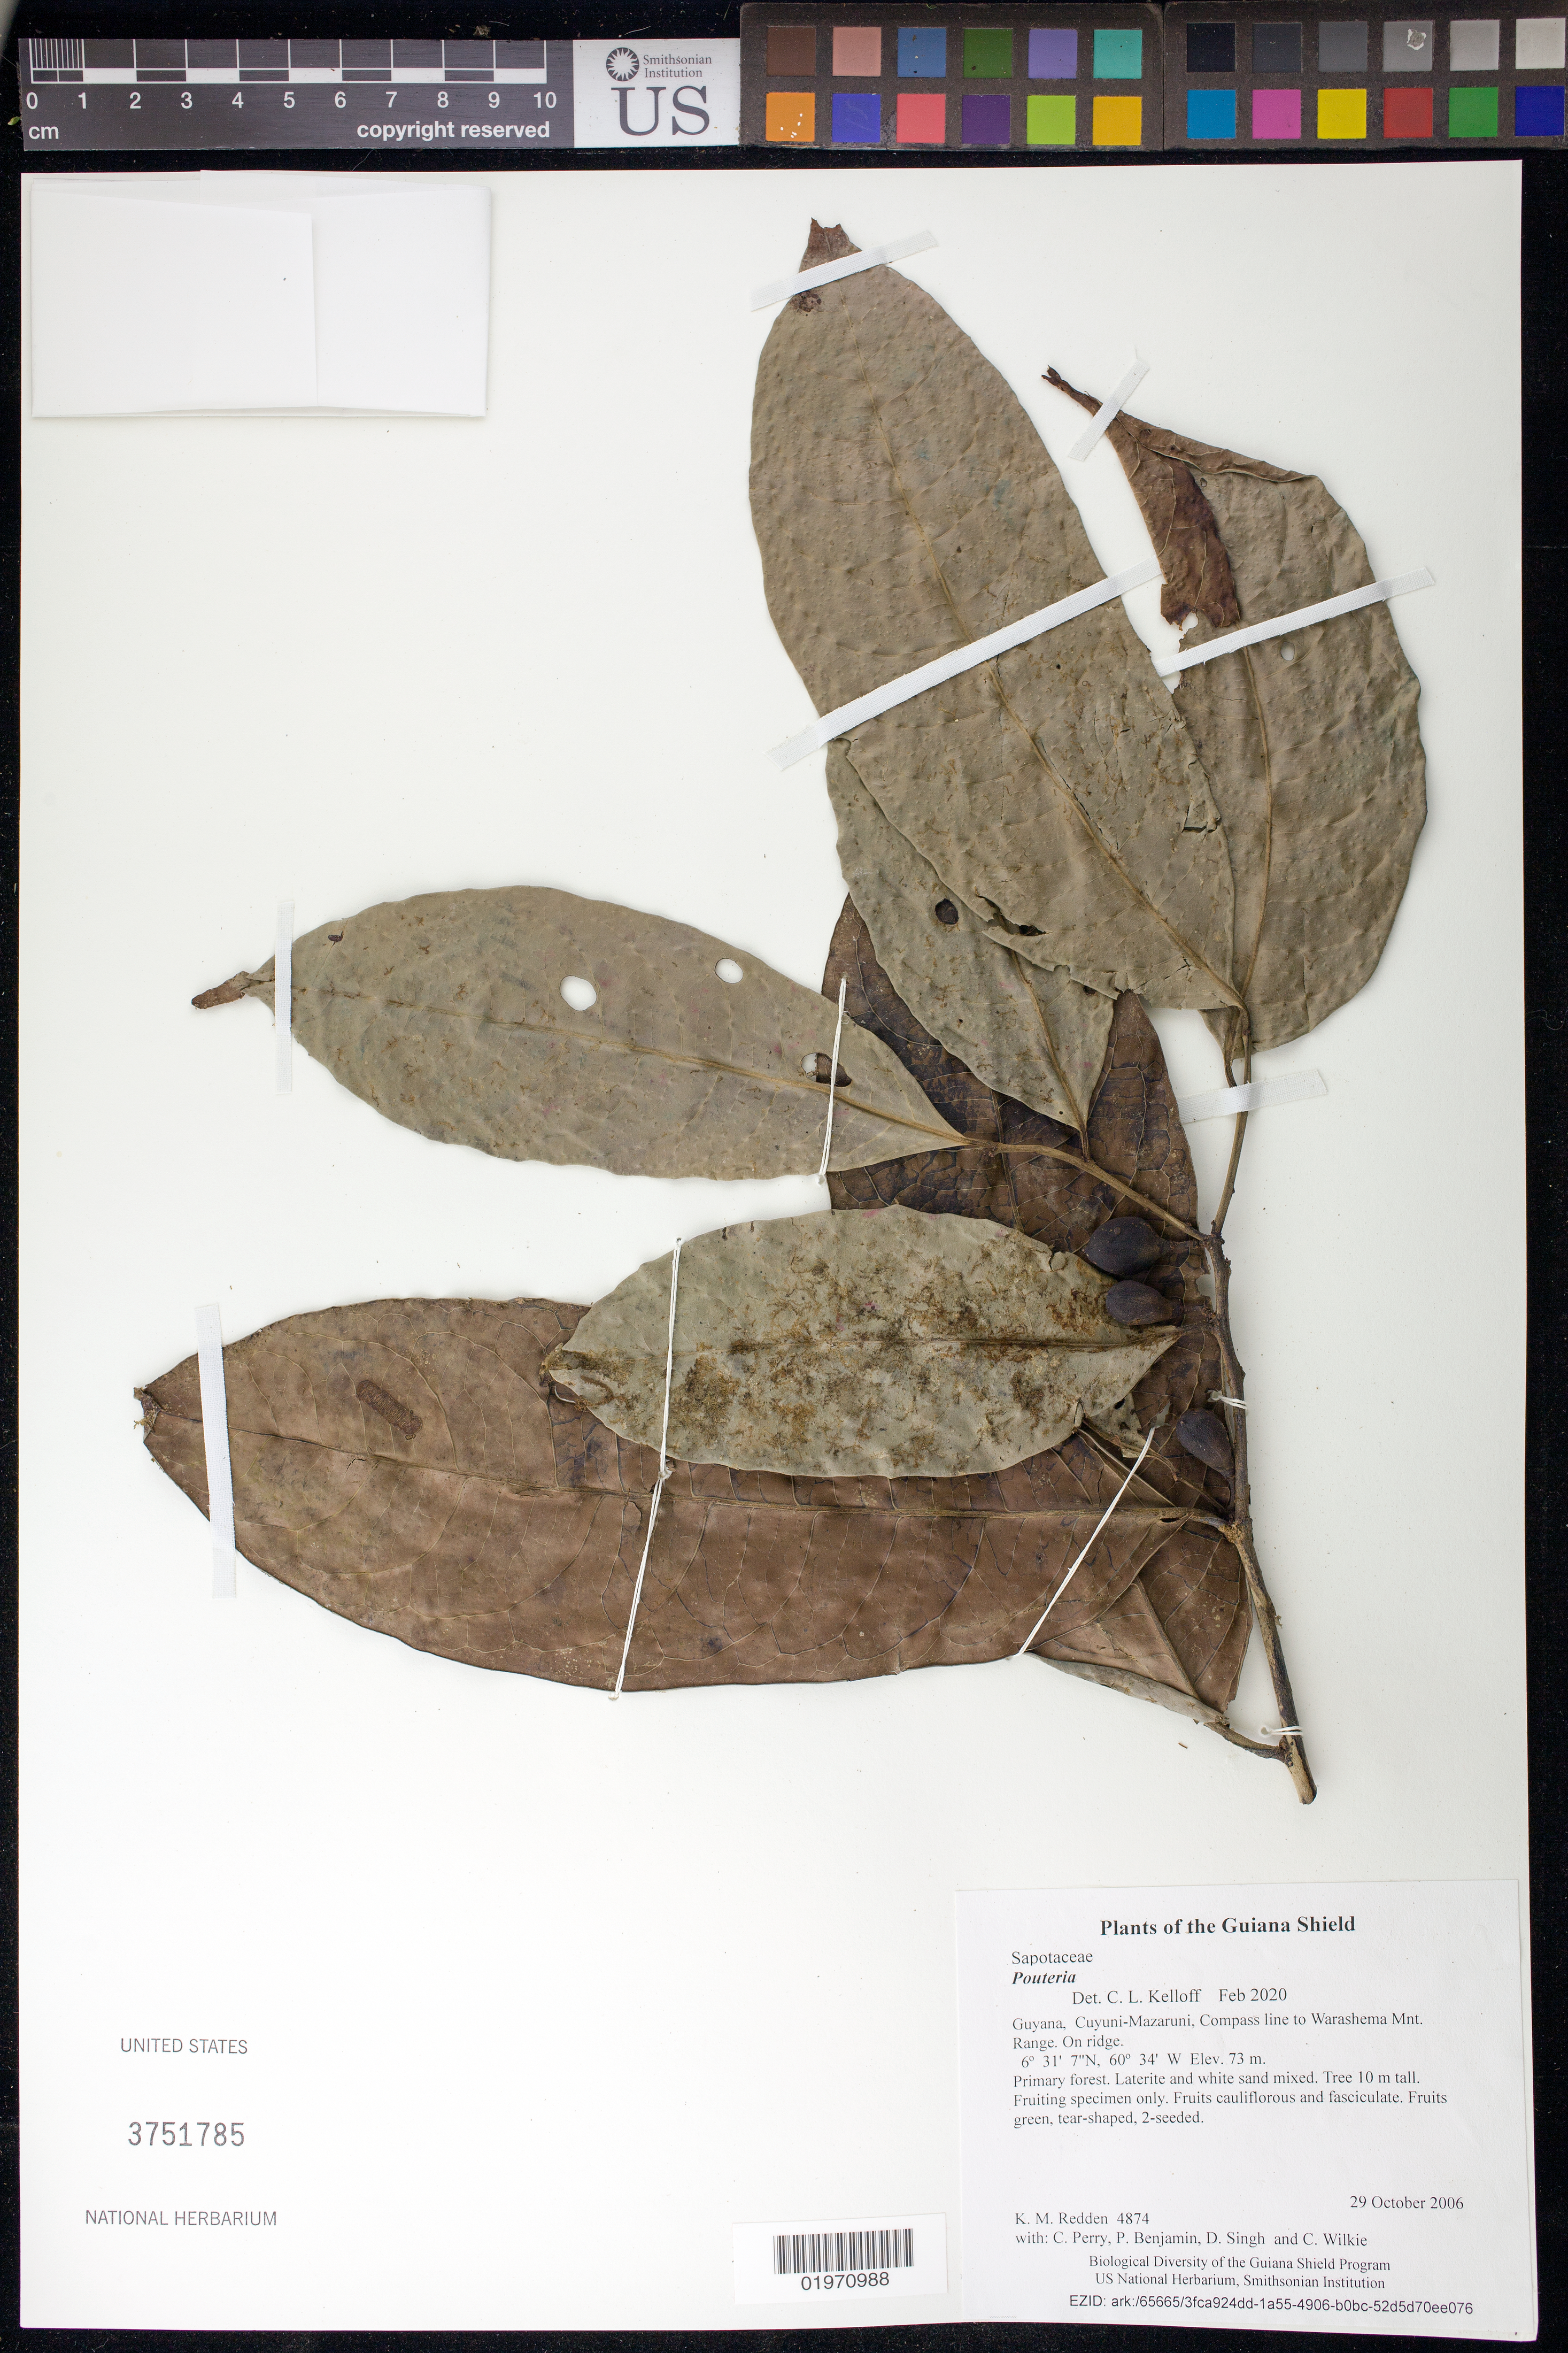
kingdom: Plantae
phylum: Tracheophyta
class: Magnoliopsida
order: Ericales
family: Sapotaceae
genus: Pouteria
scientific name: Pouteria sp.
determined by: Kelloff, C. L.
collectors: K. M. Redden, C. Perry, P. Benjamin, D. Singh & C. Wilkie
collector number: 4874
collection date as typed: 29 October 2006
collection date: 2006-10-29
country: Guyana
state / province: Cuyuni-Mazaruni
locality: Compass line to Warashema Mnt. Range. On ridge.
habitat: Primary forest. Laterite and white sand mixed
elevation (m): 73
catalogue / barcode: US 3751785